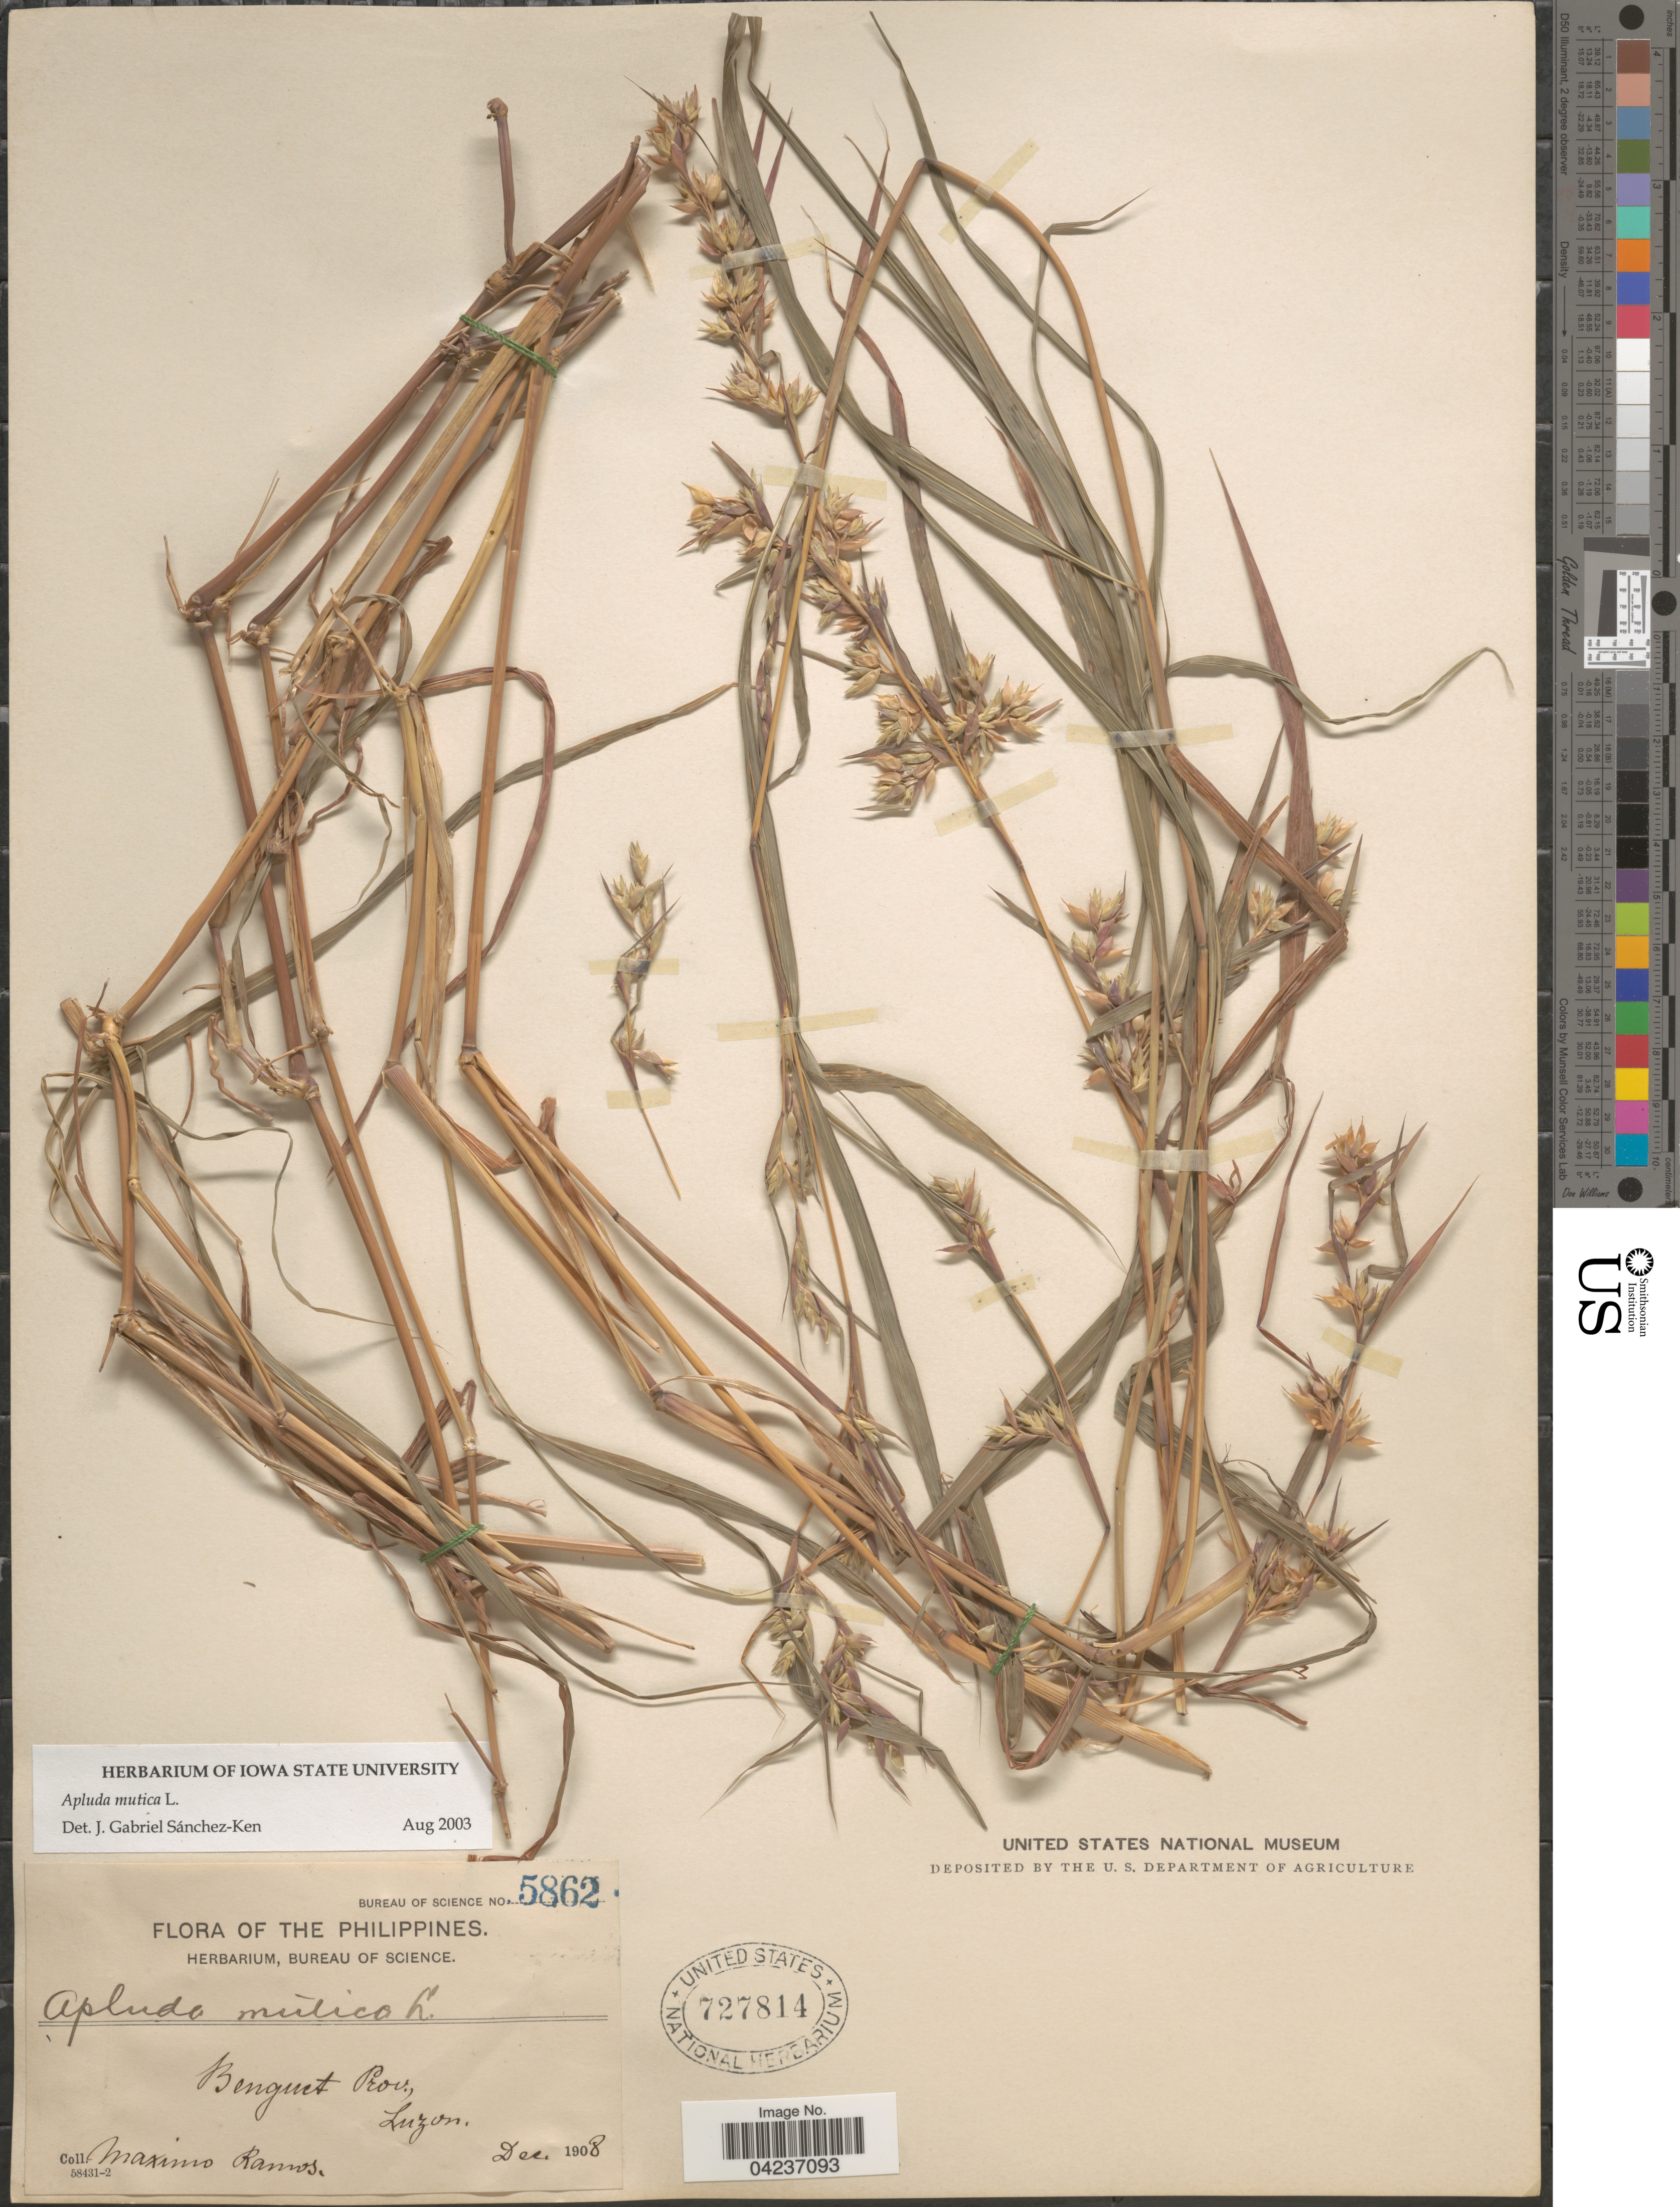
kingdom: Plantae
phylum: Tracheophyta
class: Liliopsida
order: Poales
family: Poaceae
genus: Apluda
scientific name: Apluda mutica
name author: L.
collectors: M. Ramos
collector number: Bureau of Science 5862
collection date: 1908-12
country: Philippines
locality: Benguet Prov., Luzon.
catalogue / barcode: US 727814